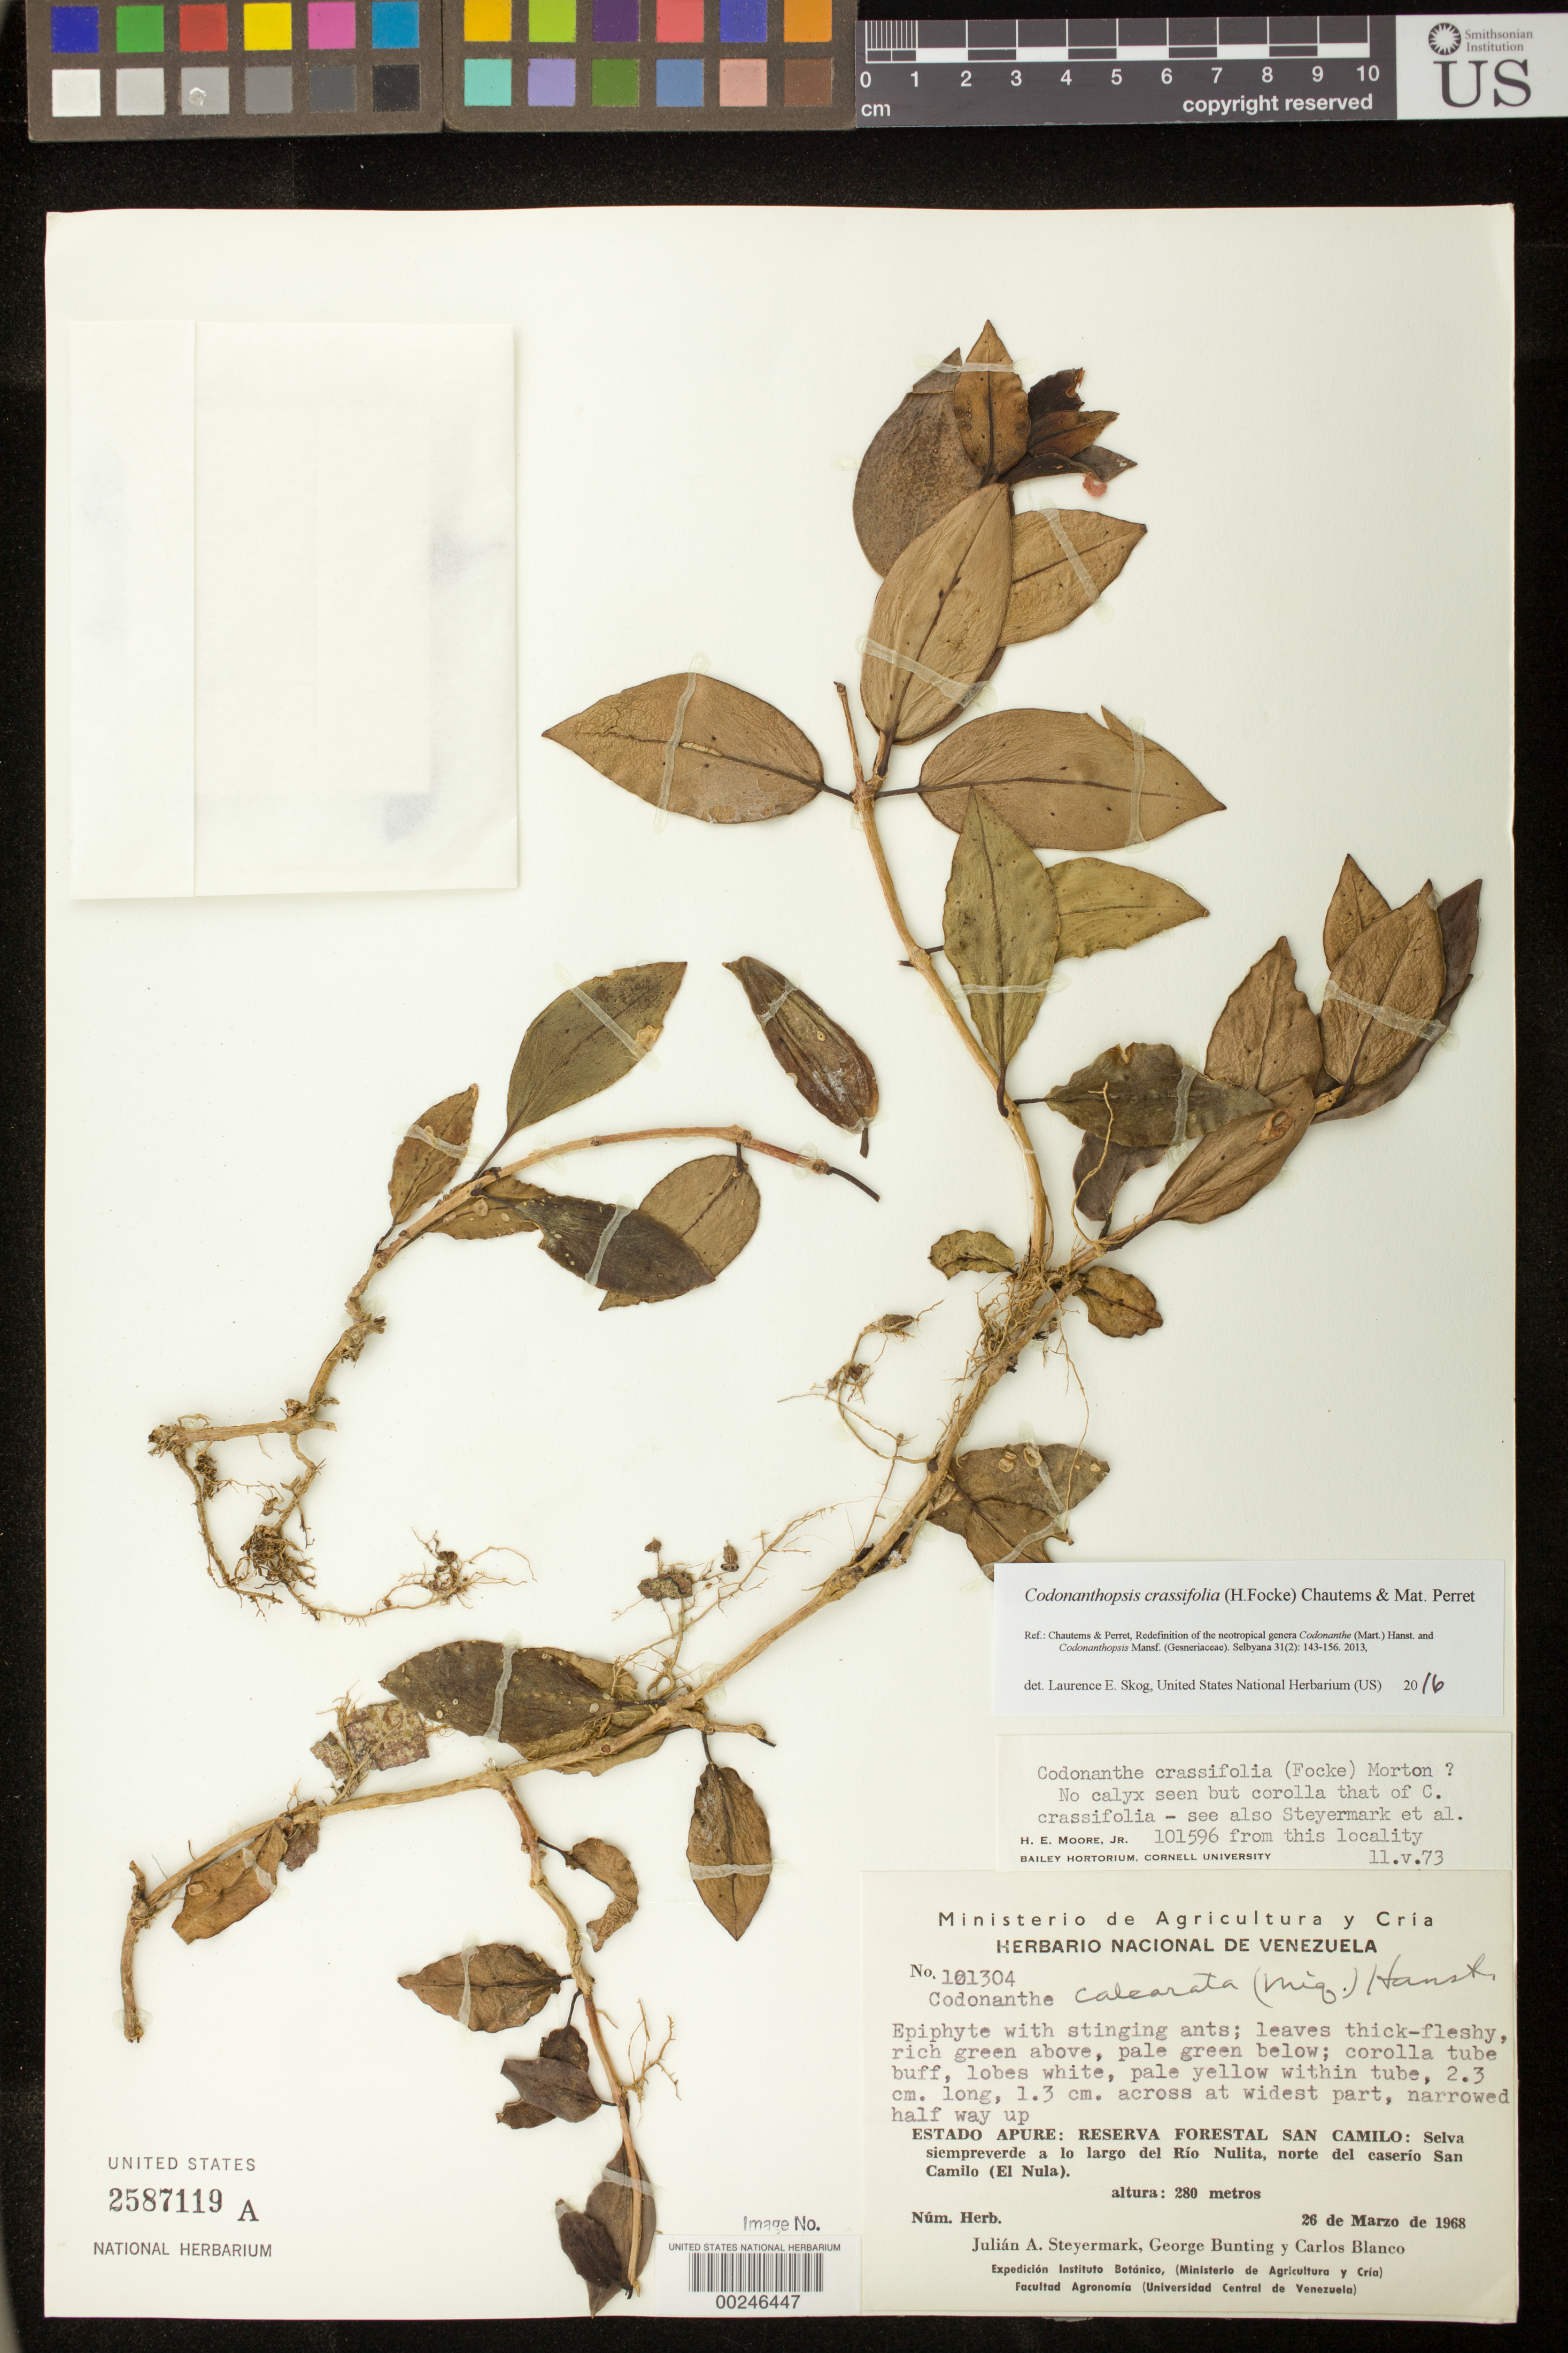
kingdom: Plantae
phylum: Tracheophyta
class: Magnoliopsida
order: Lamiales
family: Gesneriaceae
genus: Codonanthopsis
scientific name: Codonanthopsis crassifolia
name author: (H. Focke) Chautems & Mat.Perret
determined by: Skog, Laurence E.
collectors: J. Steyermark, G. S. Bunting & C. Blanco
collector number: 101304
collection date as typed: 26 Mar 1968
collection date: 1968-03-26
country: Venezuela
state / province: Apure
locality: Reserva Forestal San Camilo, along Rio Nulita, N of Caserio San Camilo (El Nula)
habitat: Evergreen forest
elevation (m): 280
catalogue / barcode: US 2587119A